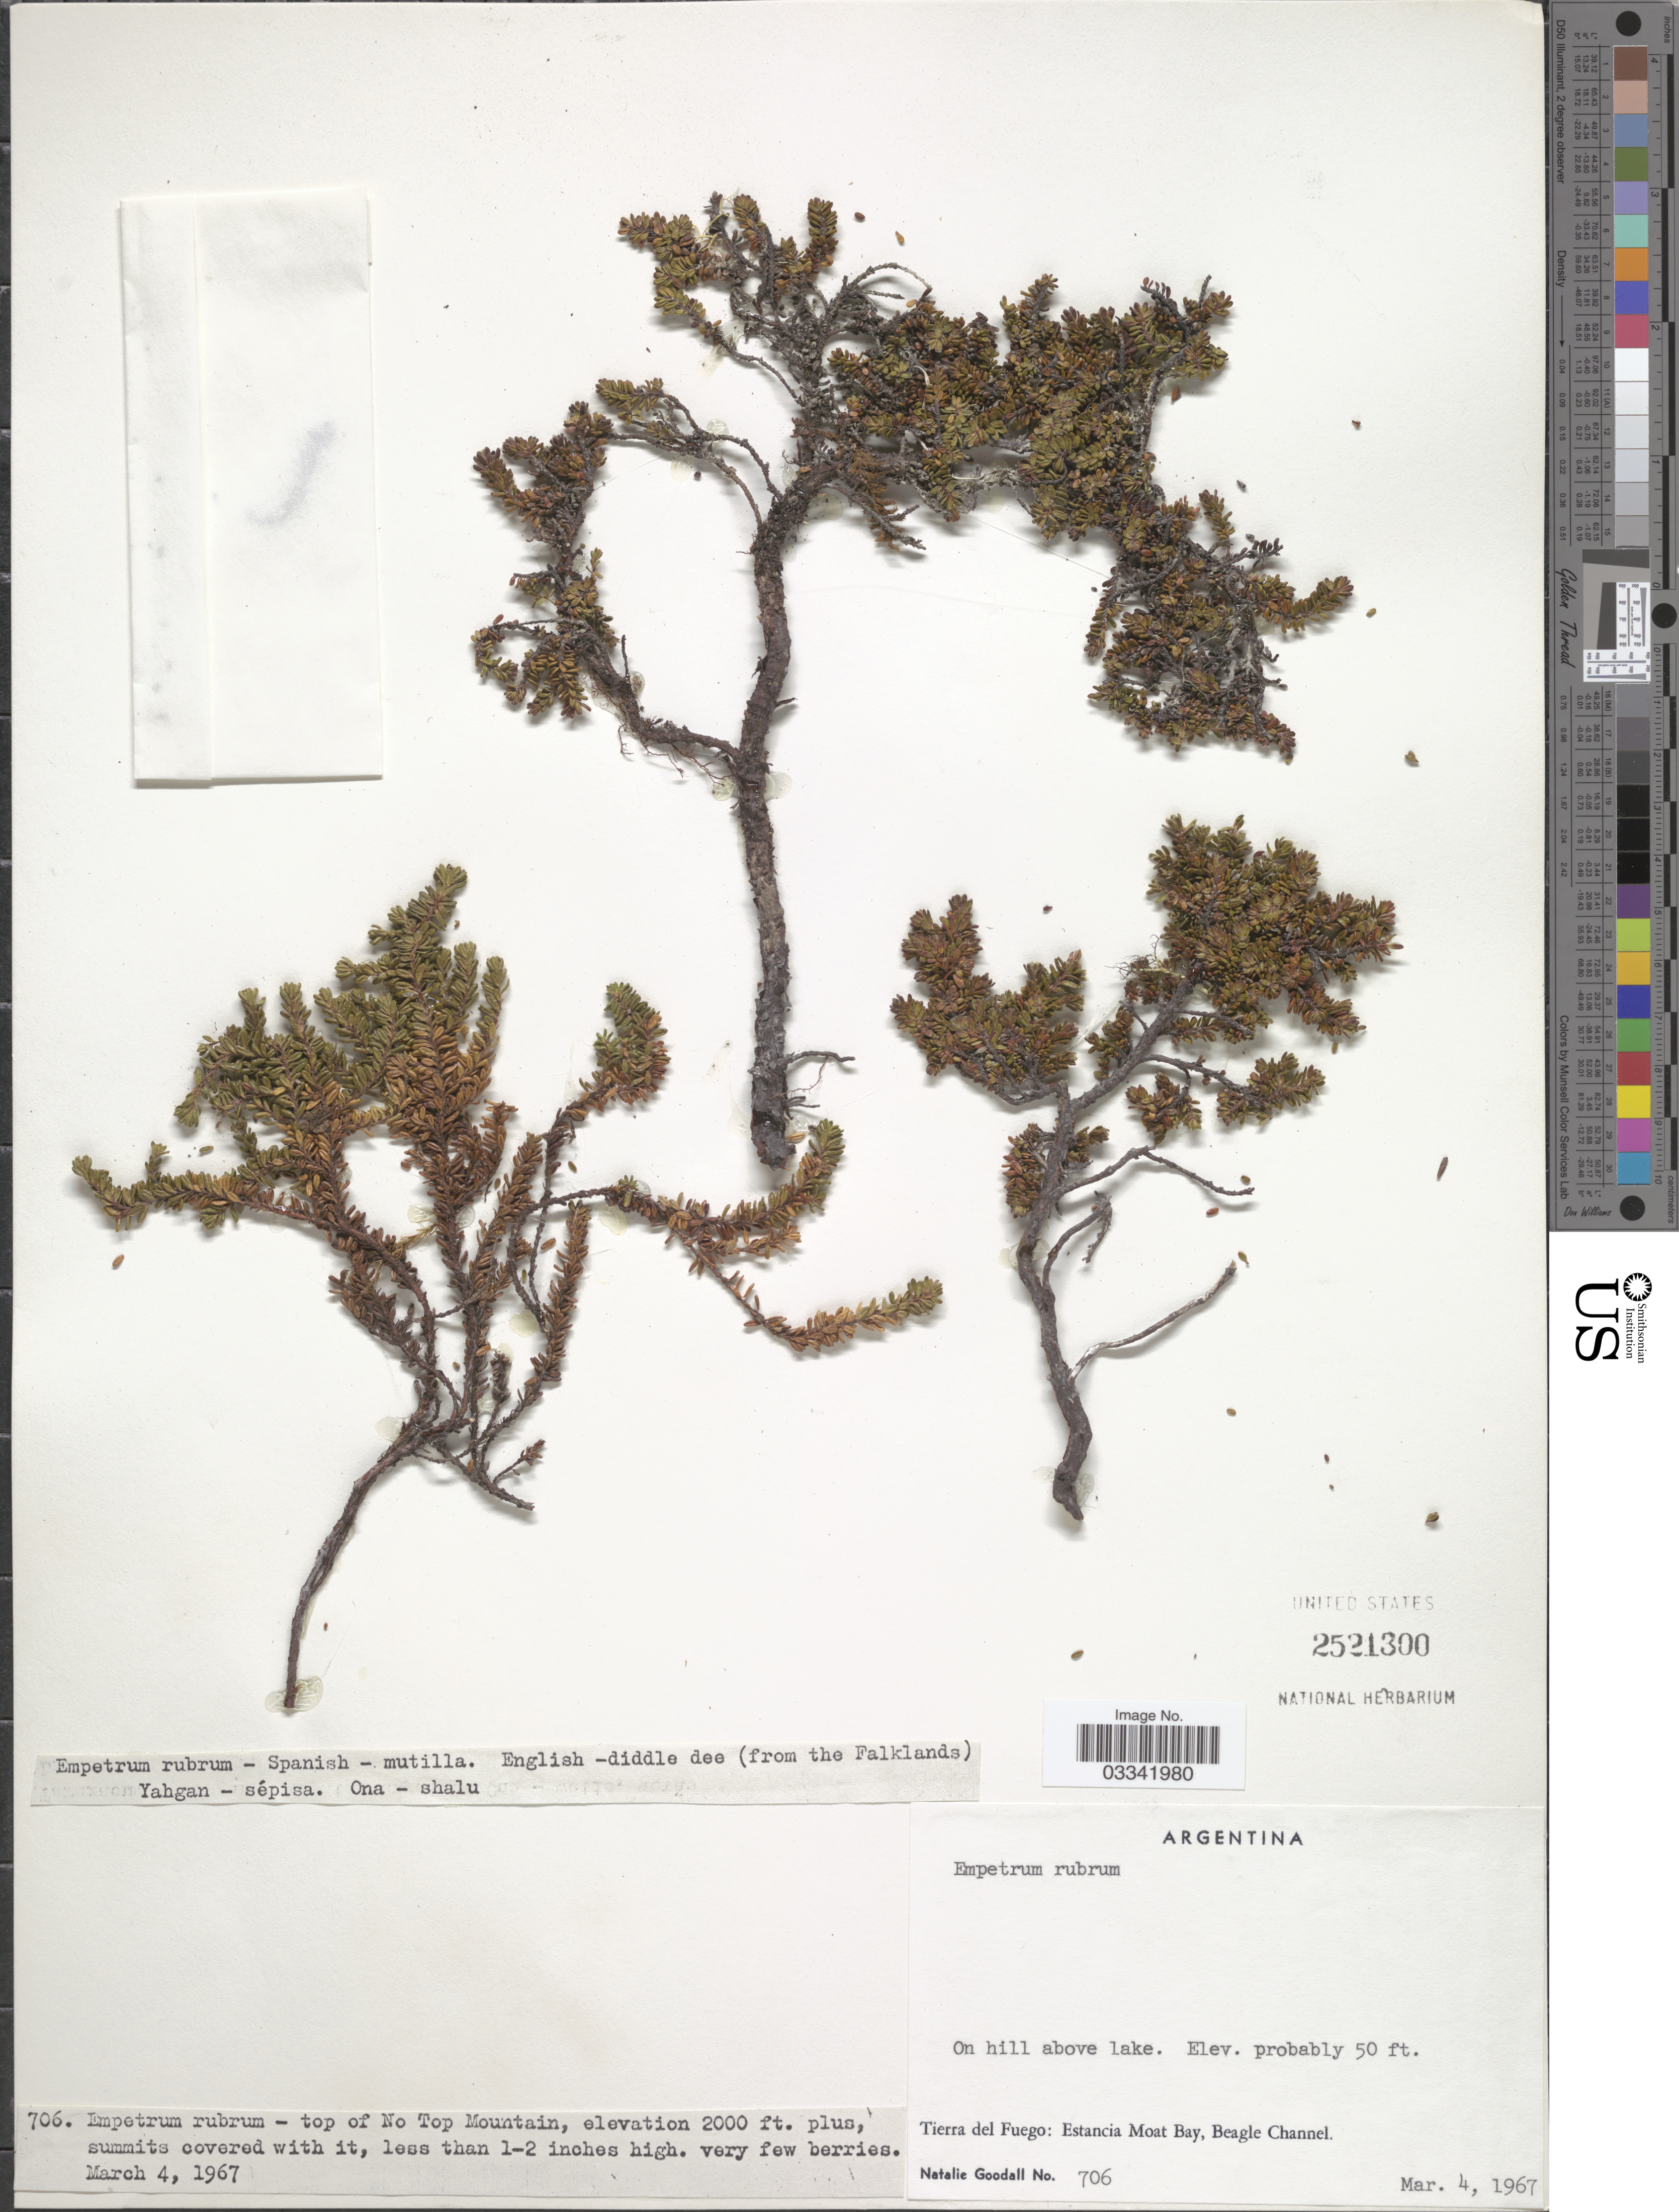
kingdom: Plantae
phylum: Tracheophyta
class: Magnoliopsida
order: Ericales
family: Ericaceae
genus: Empetrum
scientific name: Empetrum rubrum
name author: Vahl ex Willd.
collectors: N. Goodall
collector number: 706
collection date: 1967-03-04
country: Argentina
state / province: Tierra del Fuego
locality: Estancia Moat Bay, Beagle Channel, top of No Top Mountain.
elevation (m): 610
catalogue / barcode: US 2521300